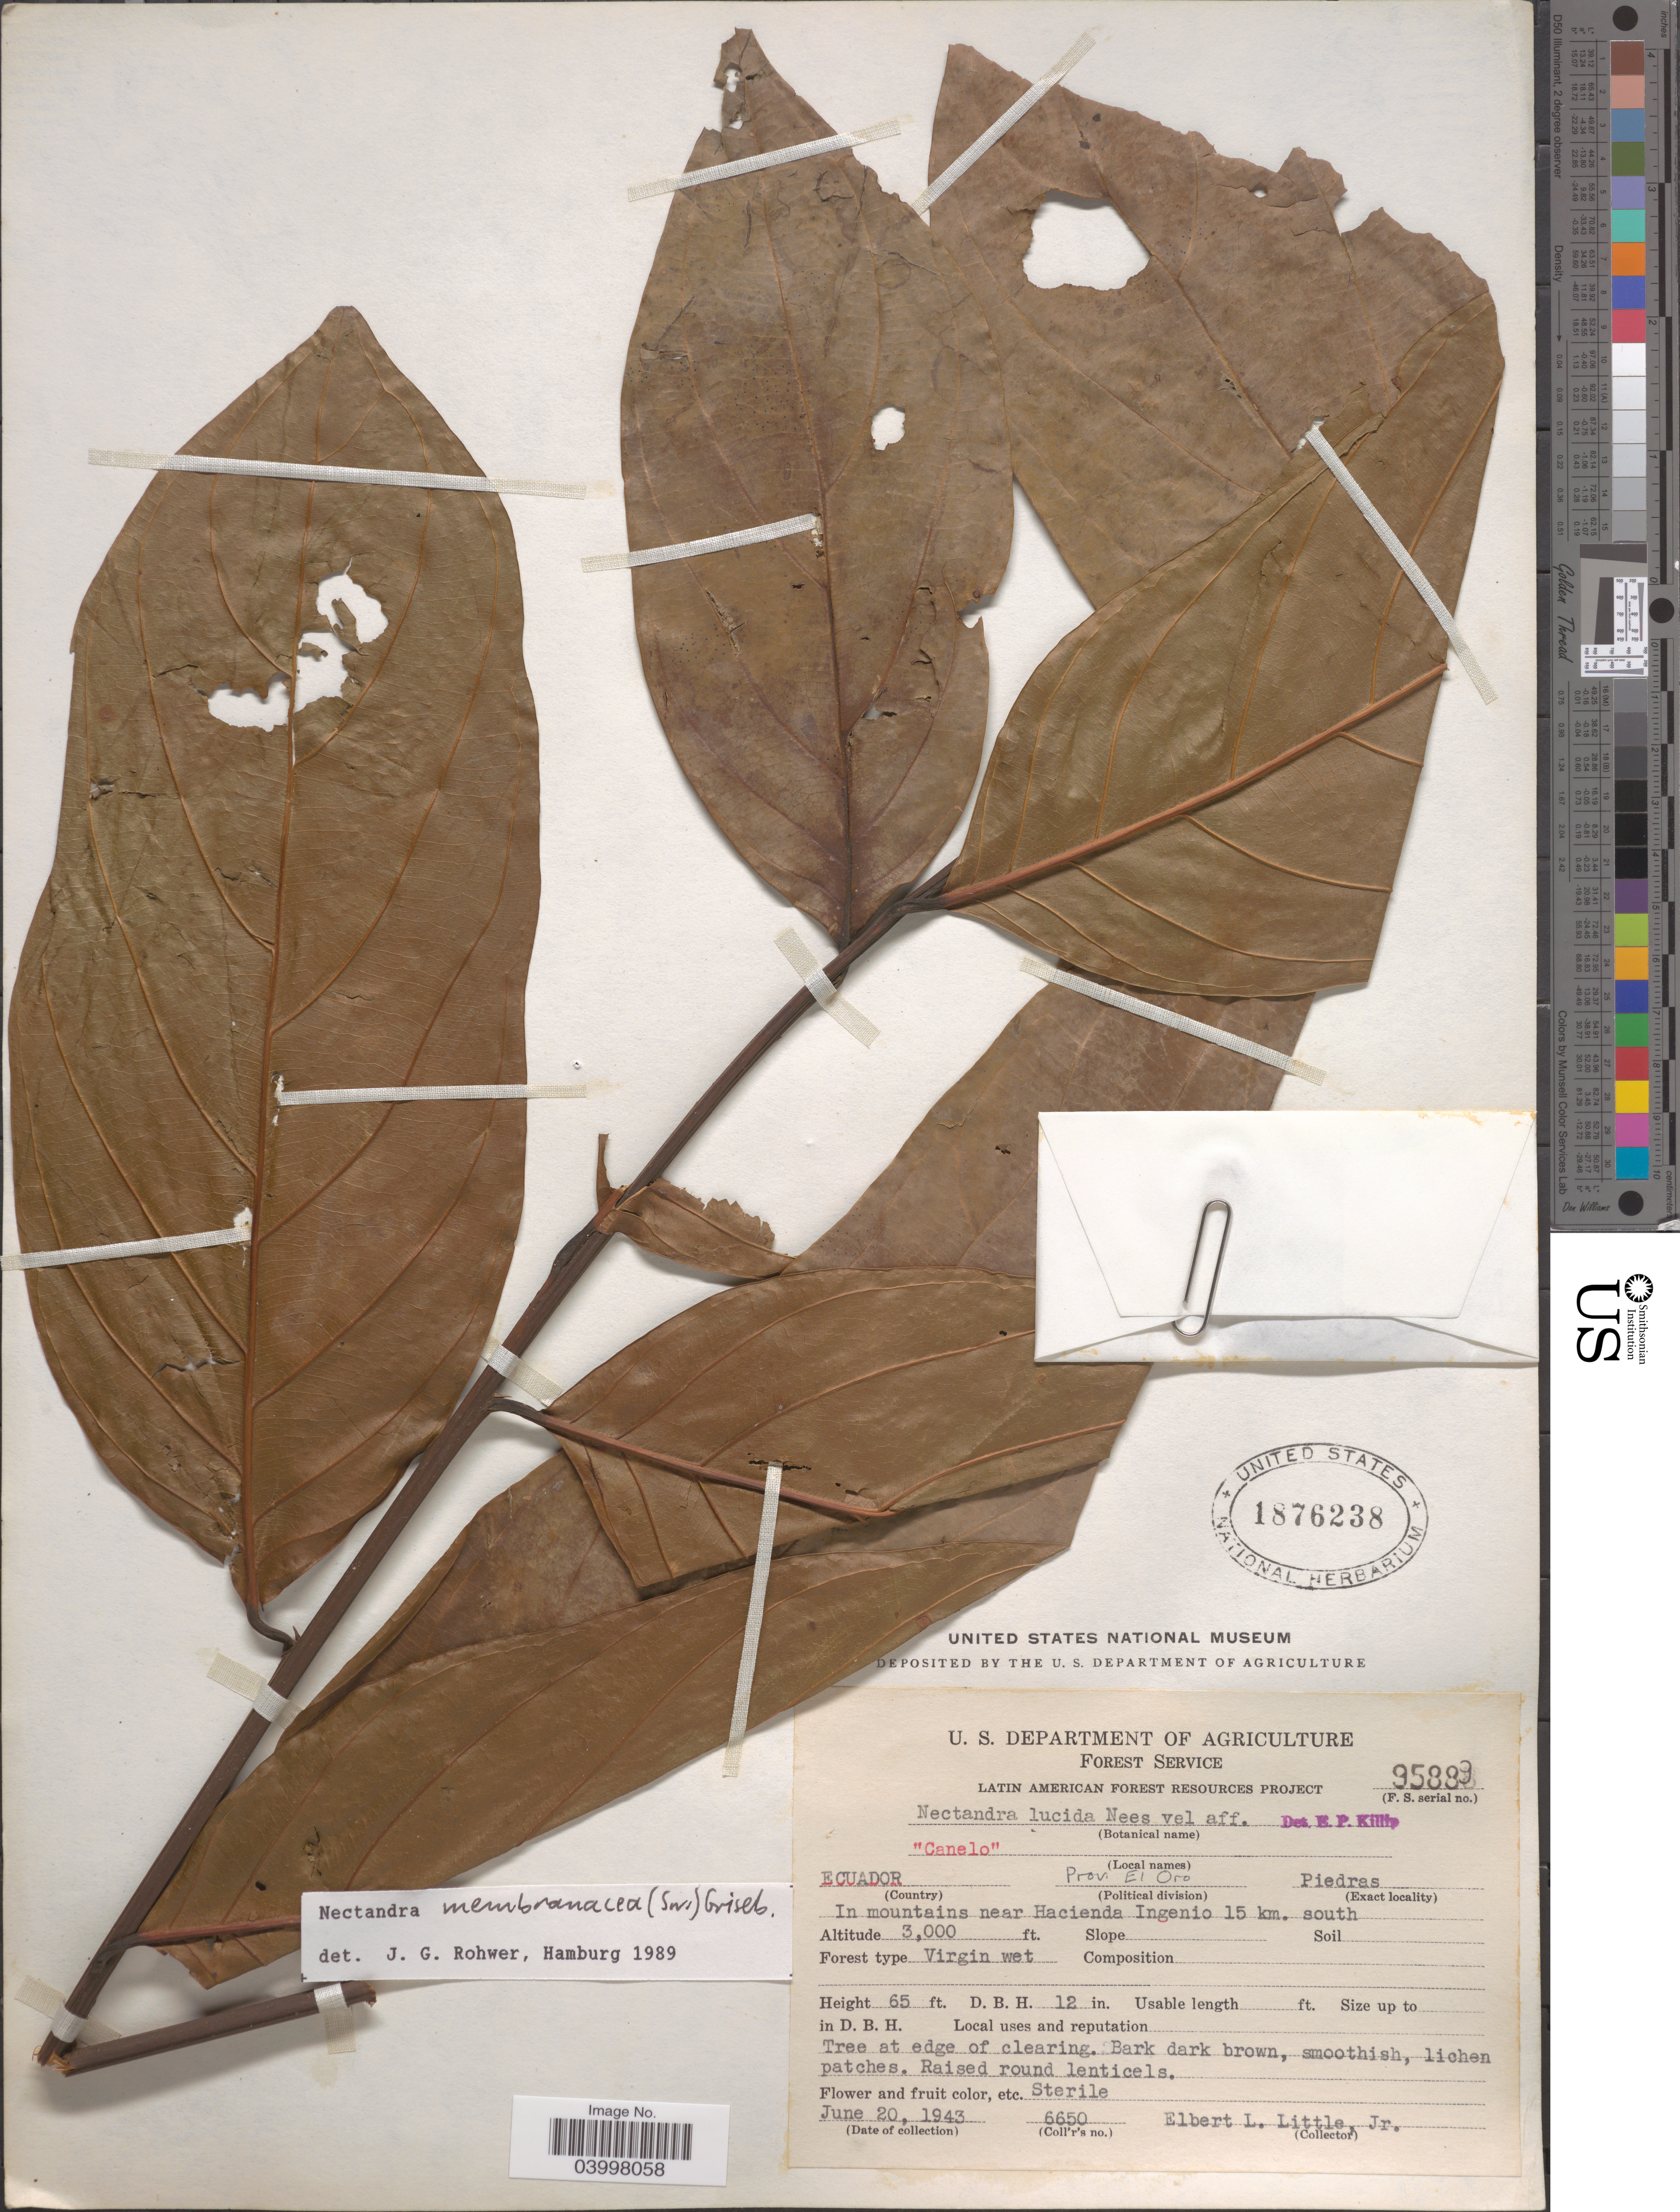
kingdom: Plantae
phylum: Tracheophyta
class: Magnoliopsida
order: Laurales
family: Lauraceae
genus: Nectandra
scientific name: Nectandra membranacea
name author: (Sw.) Griseb.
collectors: E. L. Little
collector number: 6650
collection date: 1943-06-20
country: Ecuador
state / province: El Oro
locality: Piedras. In mountains near Hacienda Ingenio 15 km. south.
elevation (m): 914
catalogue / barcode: US 1876238